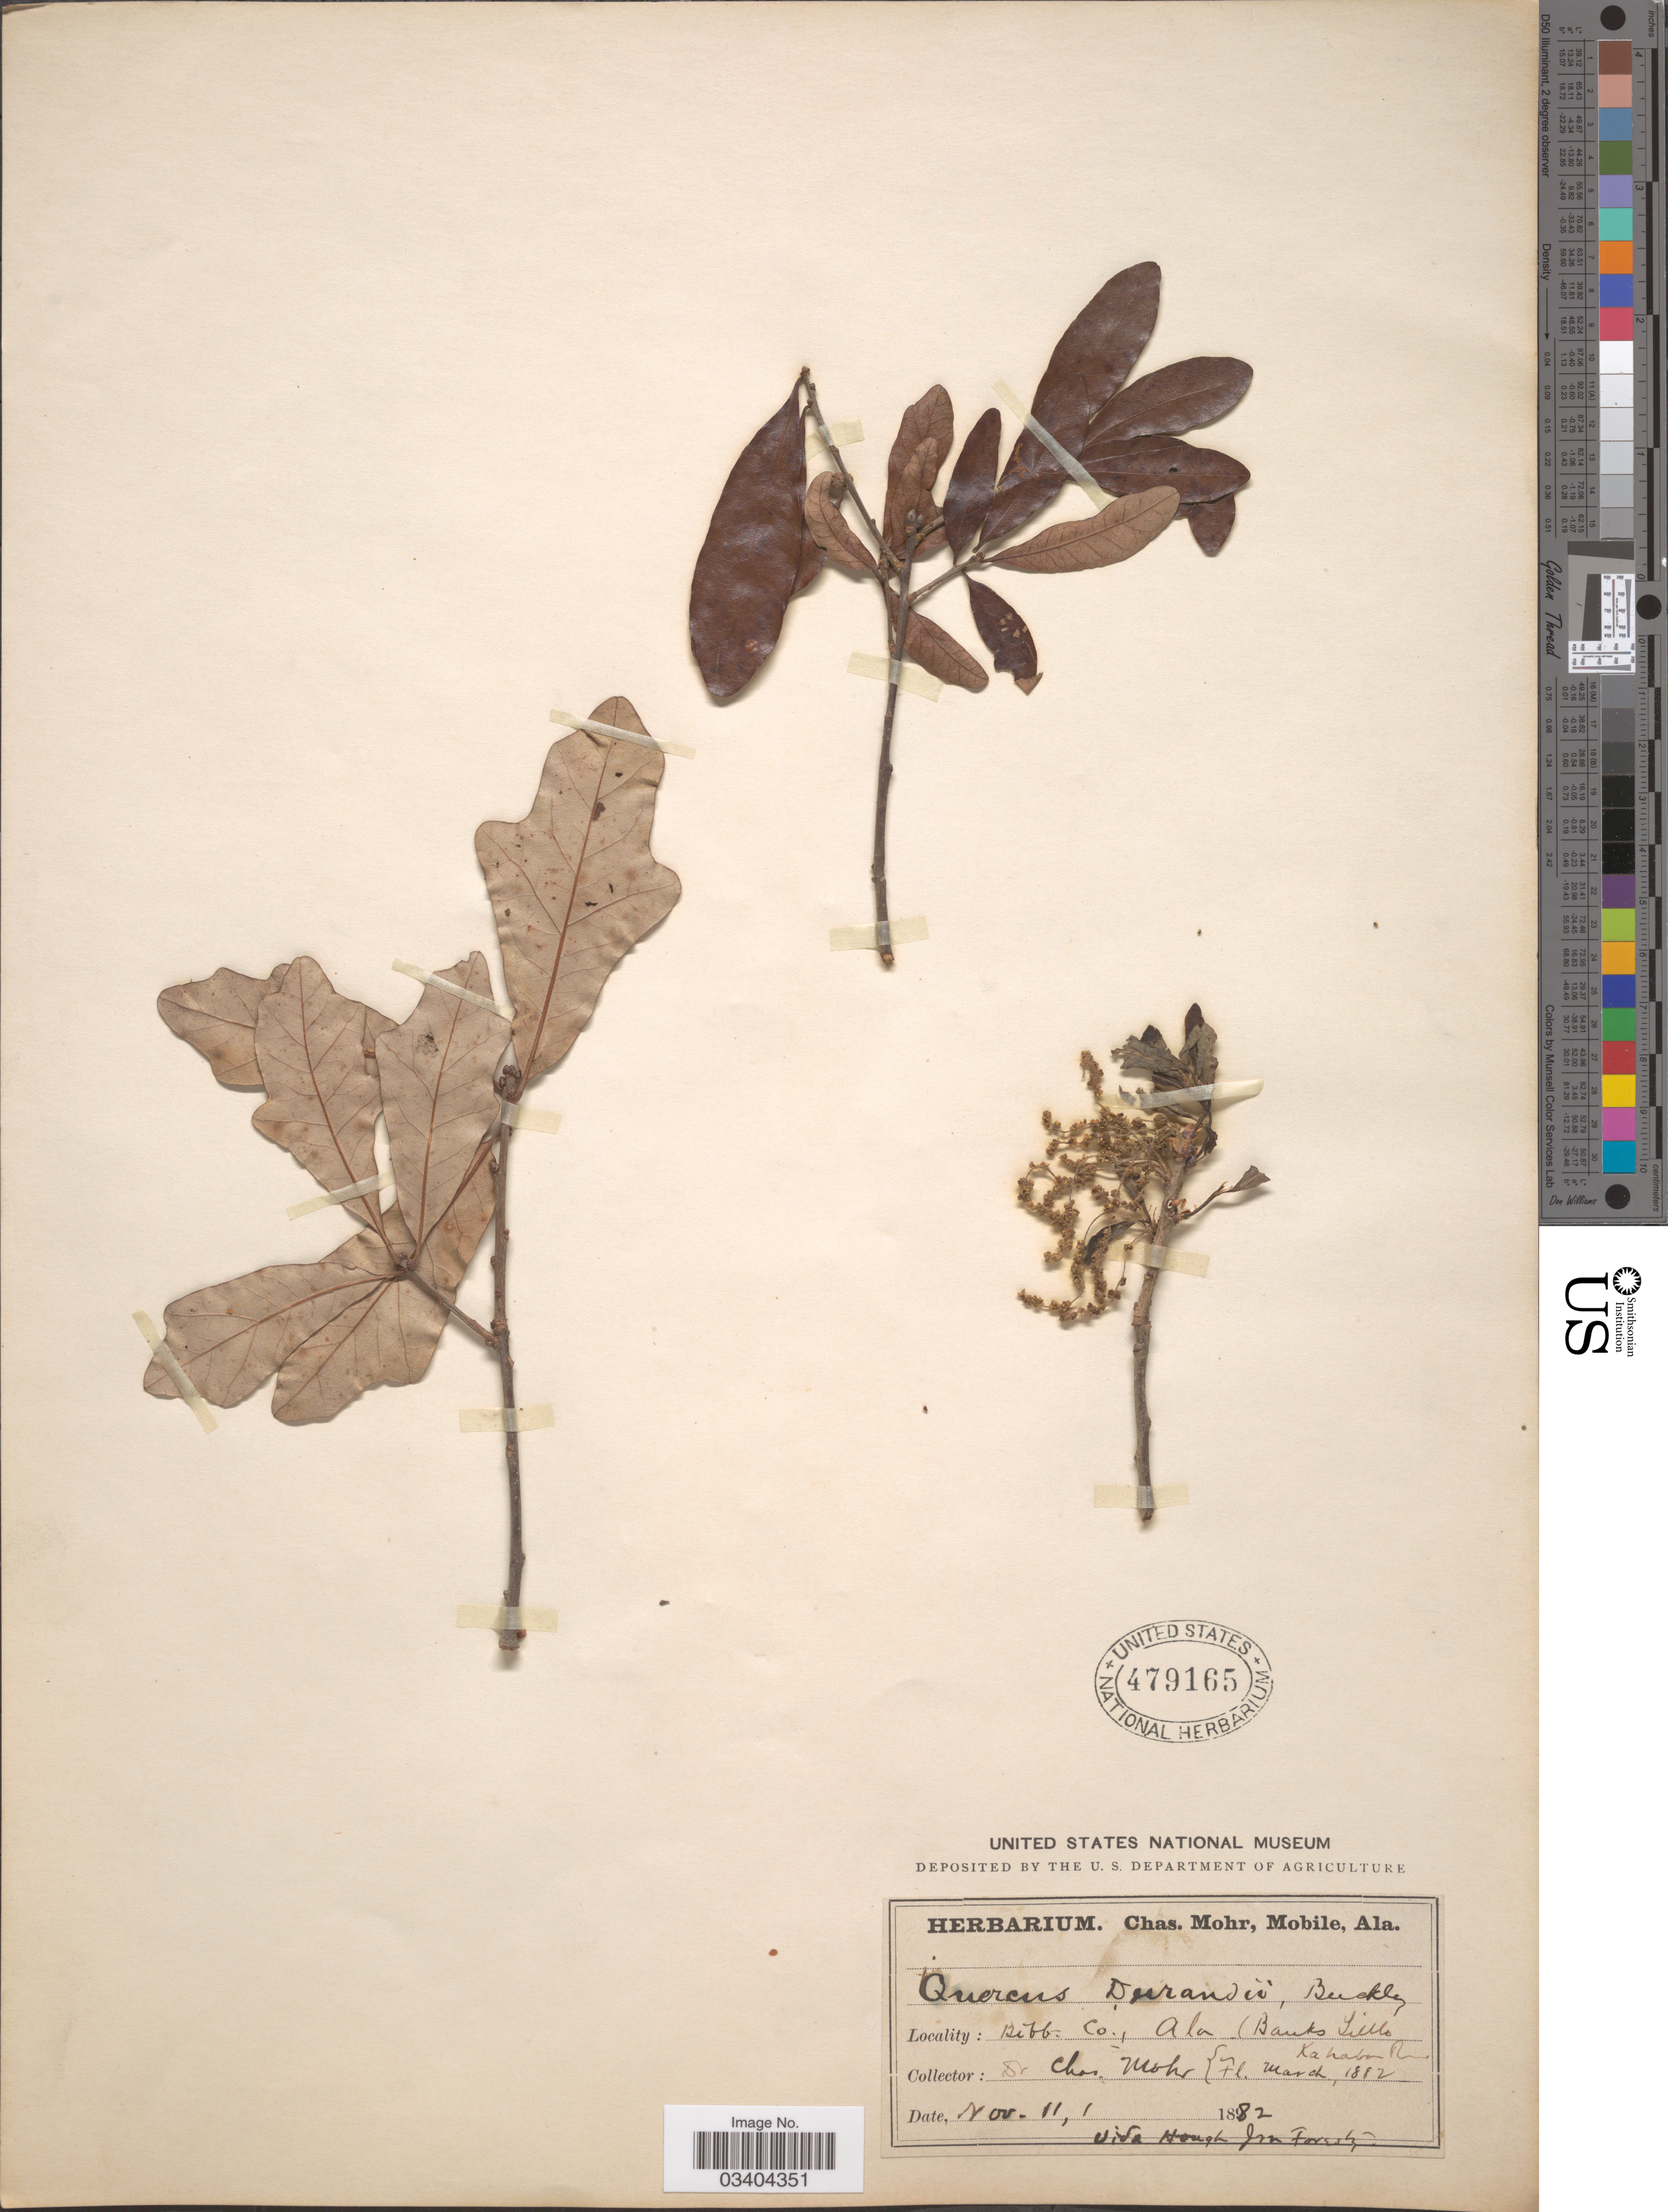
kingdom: Plantae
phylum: Tracheophyta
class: Magnoliopsida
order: Fagales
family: Fagaceae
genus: Quercus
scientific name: Quercus durandii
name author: Buckley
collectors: Mohr, C. T. (herbarium)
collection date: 1882-11-11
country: United States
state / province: Alabama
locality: Bibb Co.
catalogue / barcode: US 479165